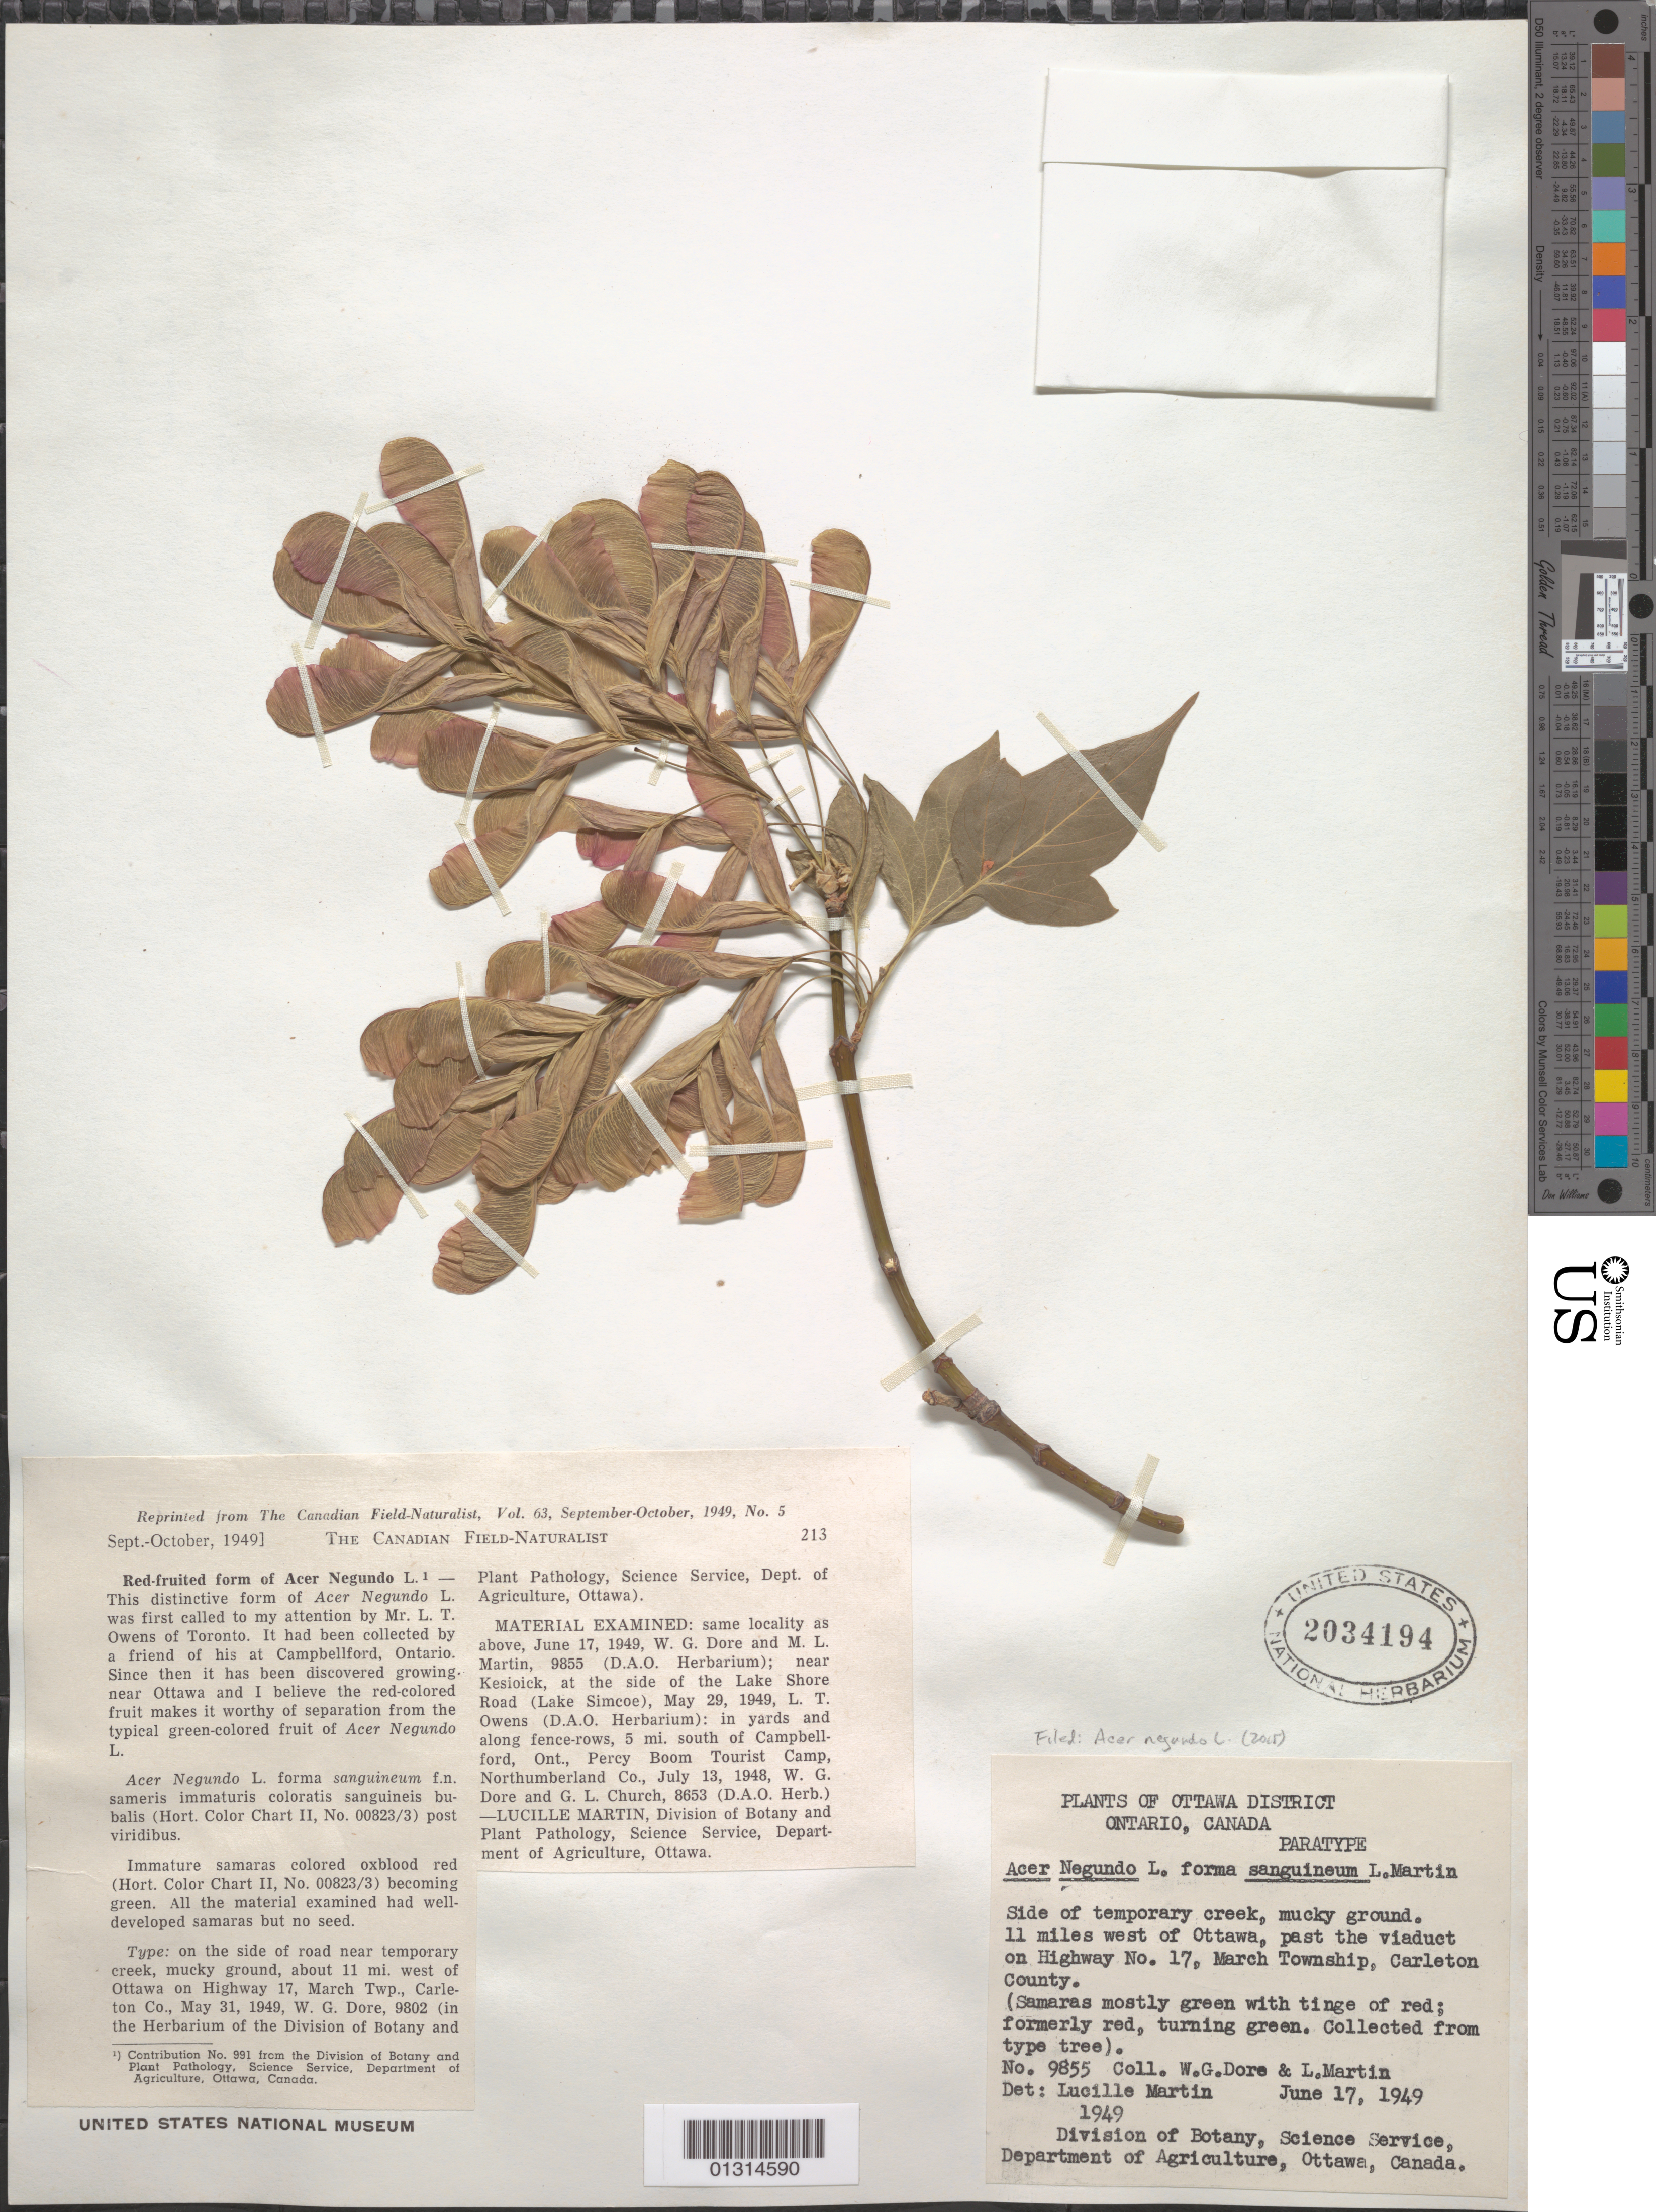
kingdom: Plantae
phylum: Tracheophyta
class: Magnoliopsida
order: Sapindales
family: Sapindaceae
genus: Acer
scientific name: Acer negundo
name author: L.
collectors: W. Dore & L. Martin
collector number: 9855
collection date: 1949-06-17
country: Canada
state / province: Ontario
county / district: Carleton County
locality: Ottawa, side of temporary creek 11 miles W of Ottawa, past the viaduct on Highway No. 17, March Township, Carleton County.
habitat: Side of temporary creek, mucky ground.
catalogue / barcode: US 2034194